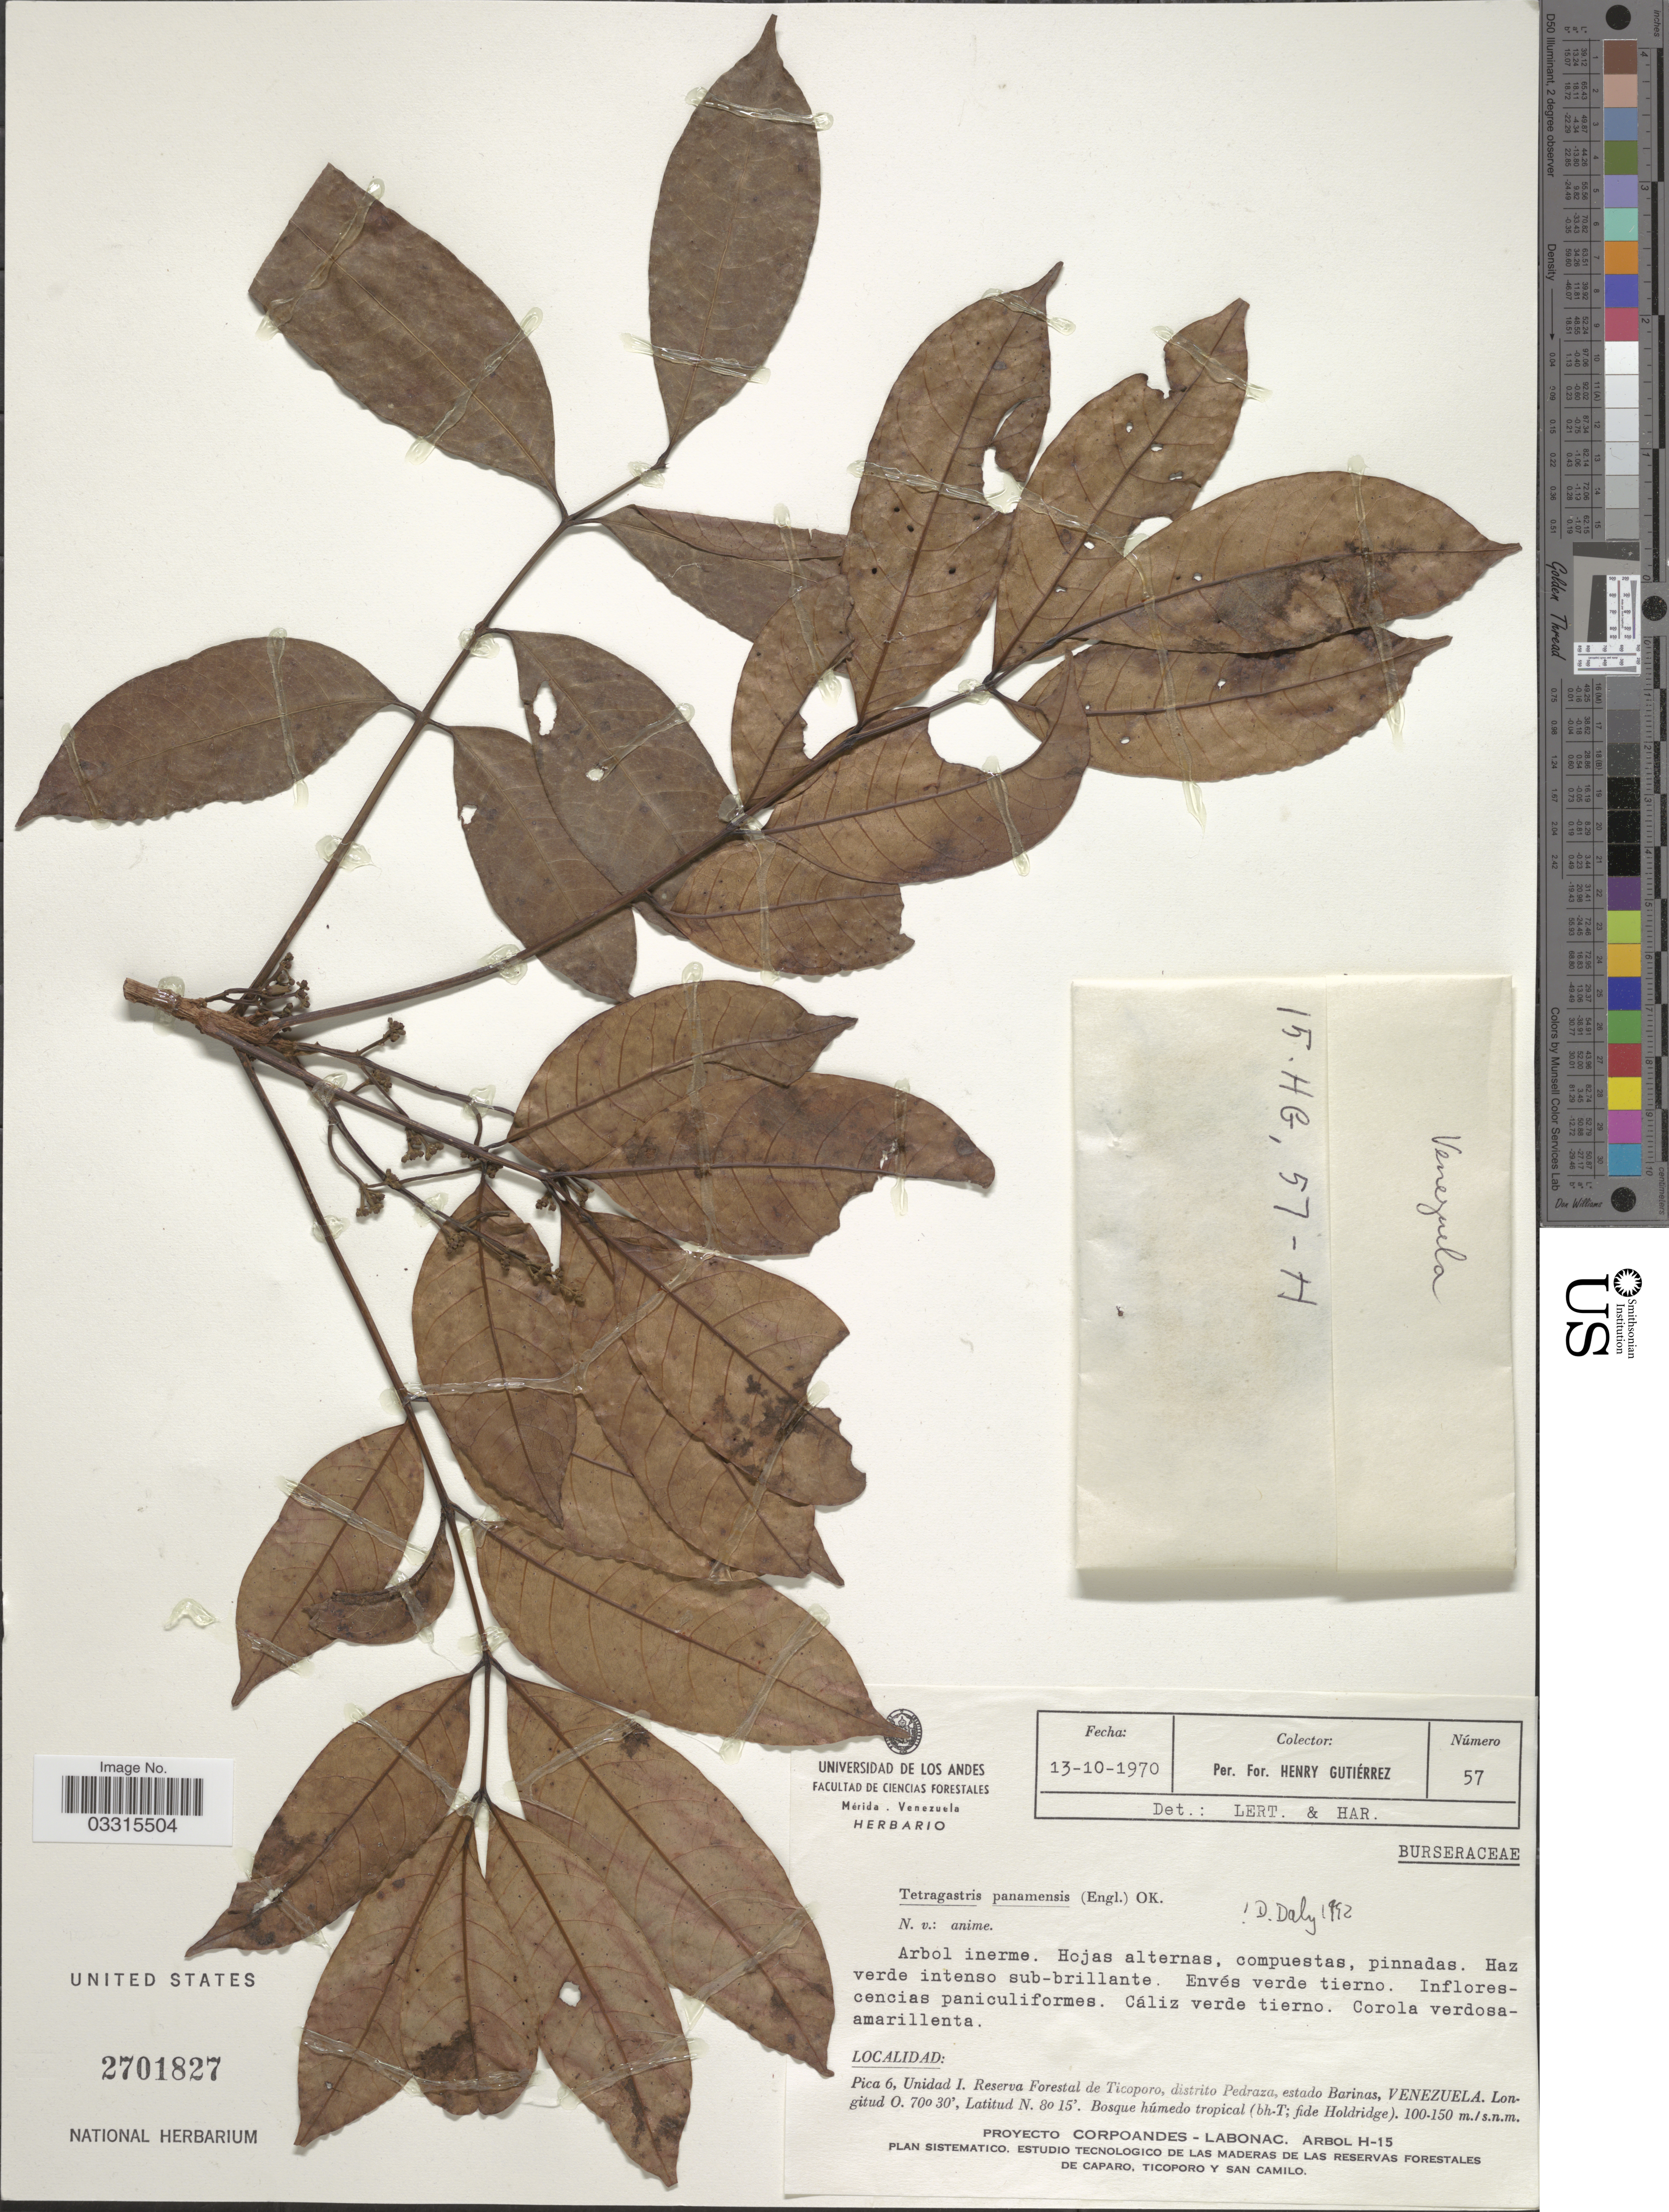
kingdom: Plantae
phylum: Tracheophyta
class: Magnoliopsida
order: Sapindales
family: Burseraceae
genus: Protium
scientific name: Protium stevensonii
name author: (Standl.) Daly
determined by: Daly, Douglas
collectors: H. Gutiérrez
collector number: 57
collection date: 1970-10-13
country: Venezuela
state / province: Barinas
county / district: Pedraza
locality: Pica 6, Unidad I. Reserva Forestal de Ticoporo, distrito Pedraza.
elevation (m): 100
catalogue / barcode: US 2701827